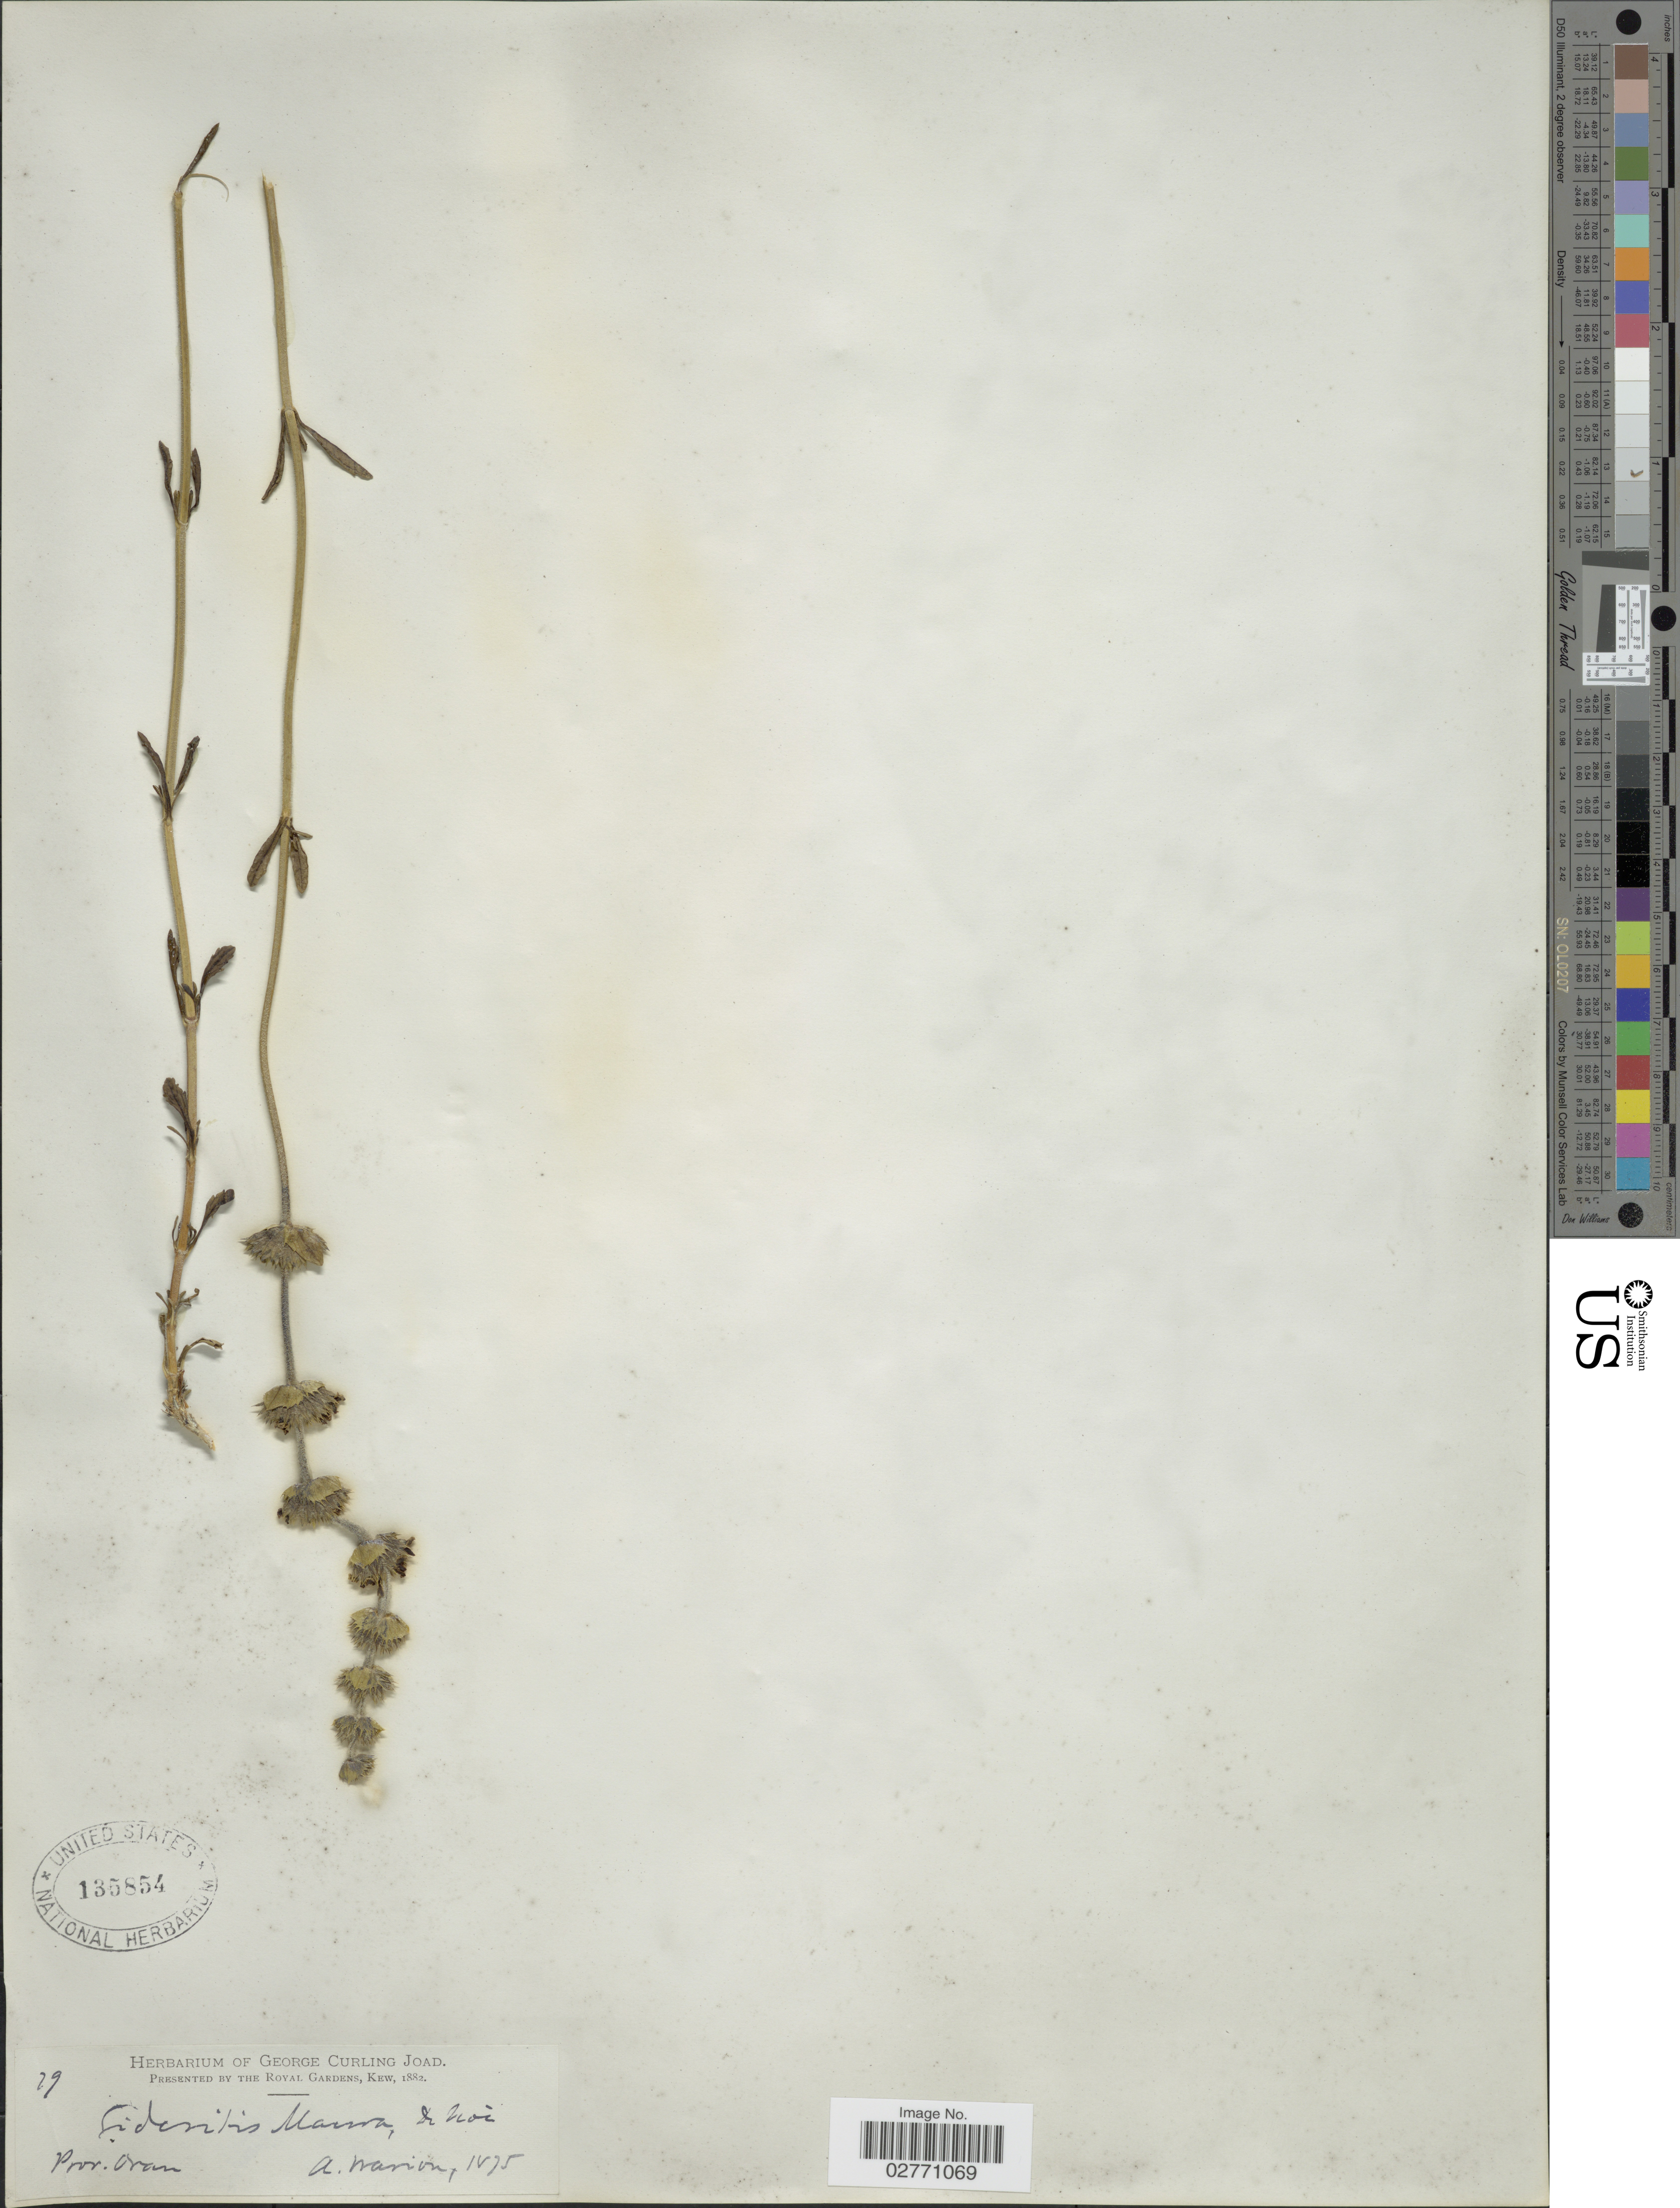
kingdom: Plantae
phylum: Tracheophyta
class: Magnoliopsida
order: Lamiales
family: Lamiaceae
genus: Sideritis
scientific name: Sideritis maura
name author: Noë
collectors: A. Warion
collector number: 79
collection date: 1875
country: Algeria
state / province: Oran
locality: Prov. Oran.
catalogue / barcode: US 135854